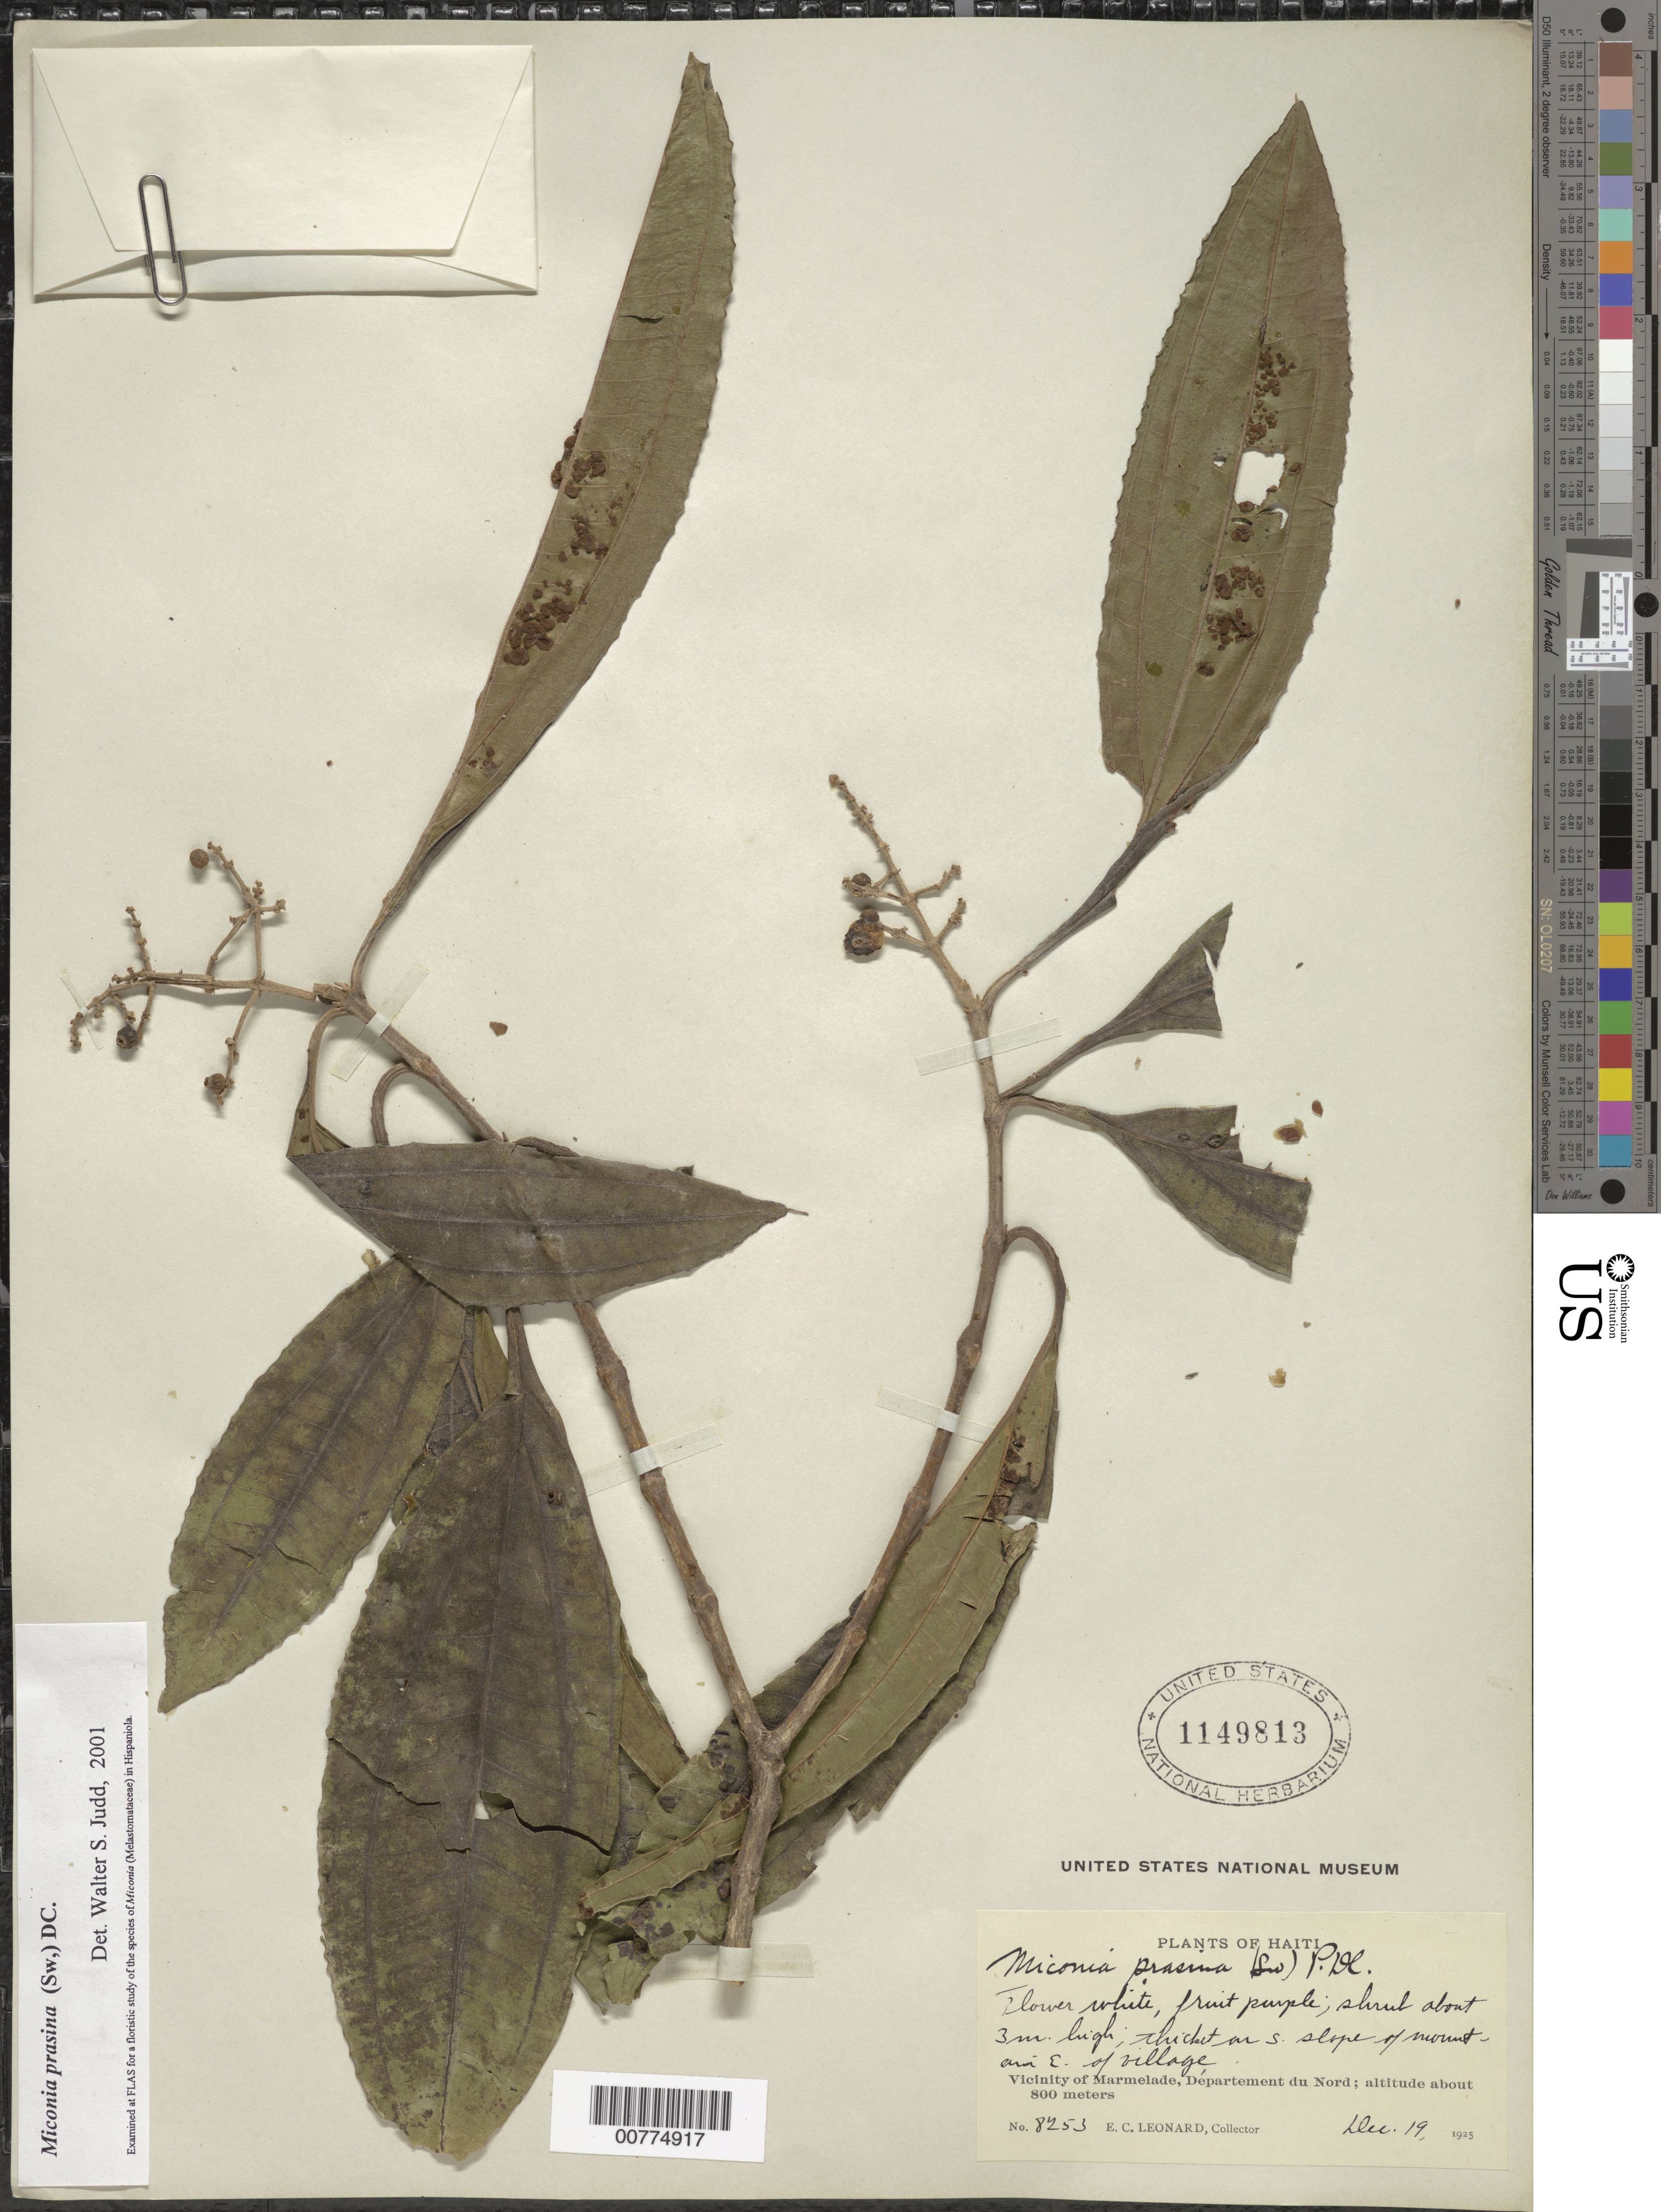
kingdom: Plantae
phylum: Tracheophyta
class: Magnoliopsida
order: Myrtales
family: Melastomataceae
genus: Miconia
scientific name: Miconia prasina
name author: (Sw.) DC.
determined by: Judd, Walter S.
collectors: E. C. Leonard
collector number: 8253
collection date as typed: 19 Dec 1925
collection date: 1925-12-19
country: Haiti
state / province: Nord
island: Hispaniola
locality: Vicinity of Marmelade, E of village.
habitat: Thicket on S slope of mountain.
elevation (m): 800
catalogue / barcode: US 1149813